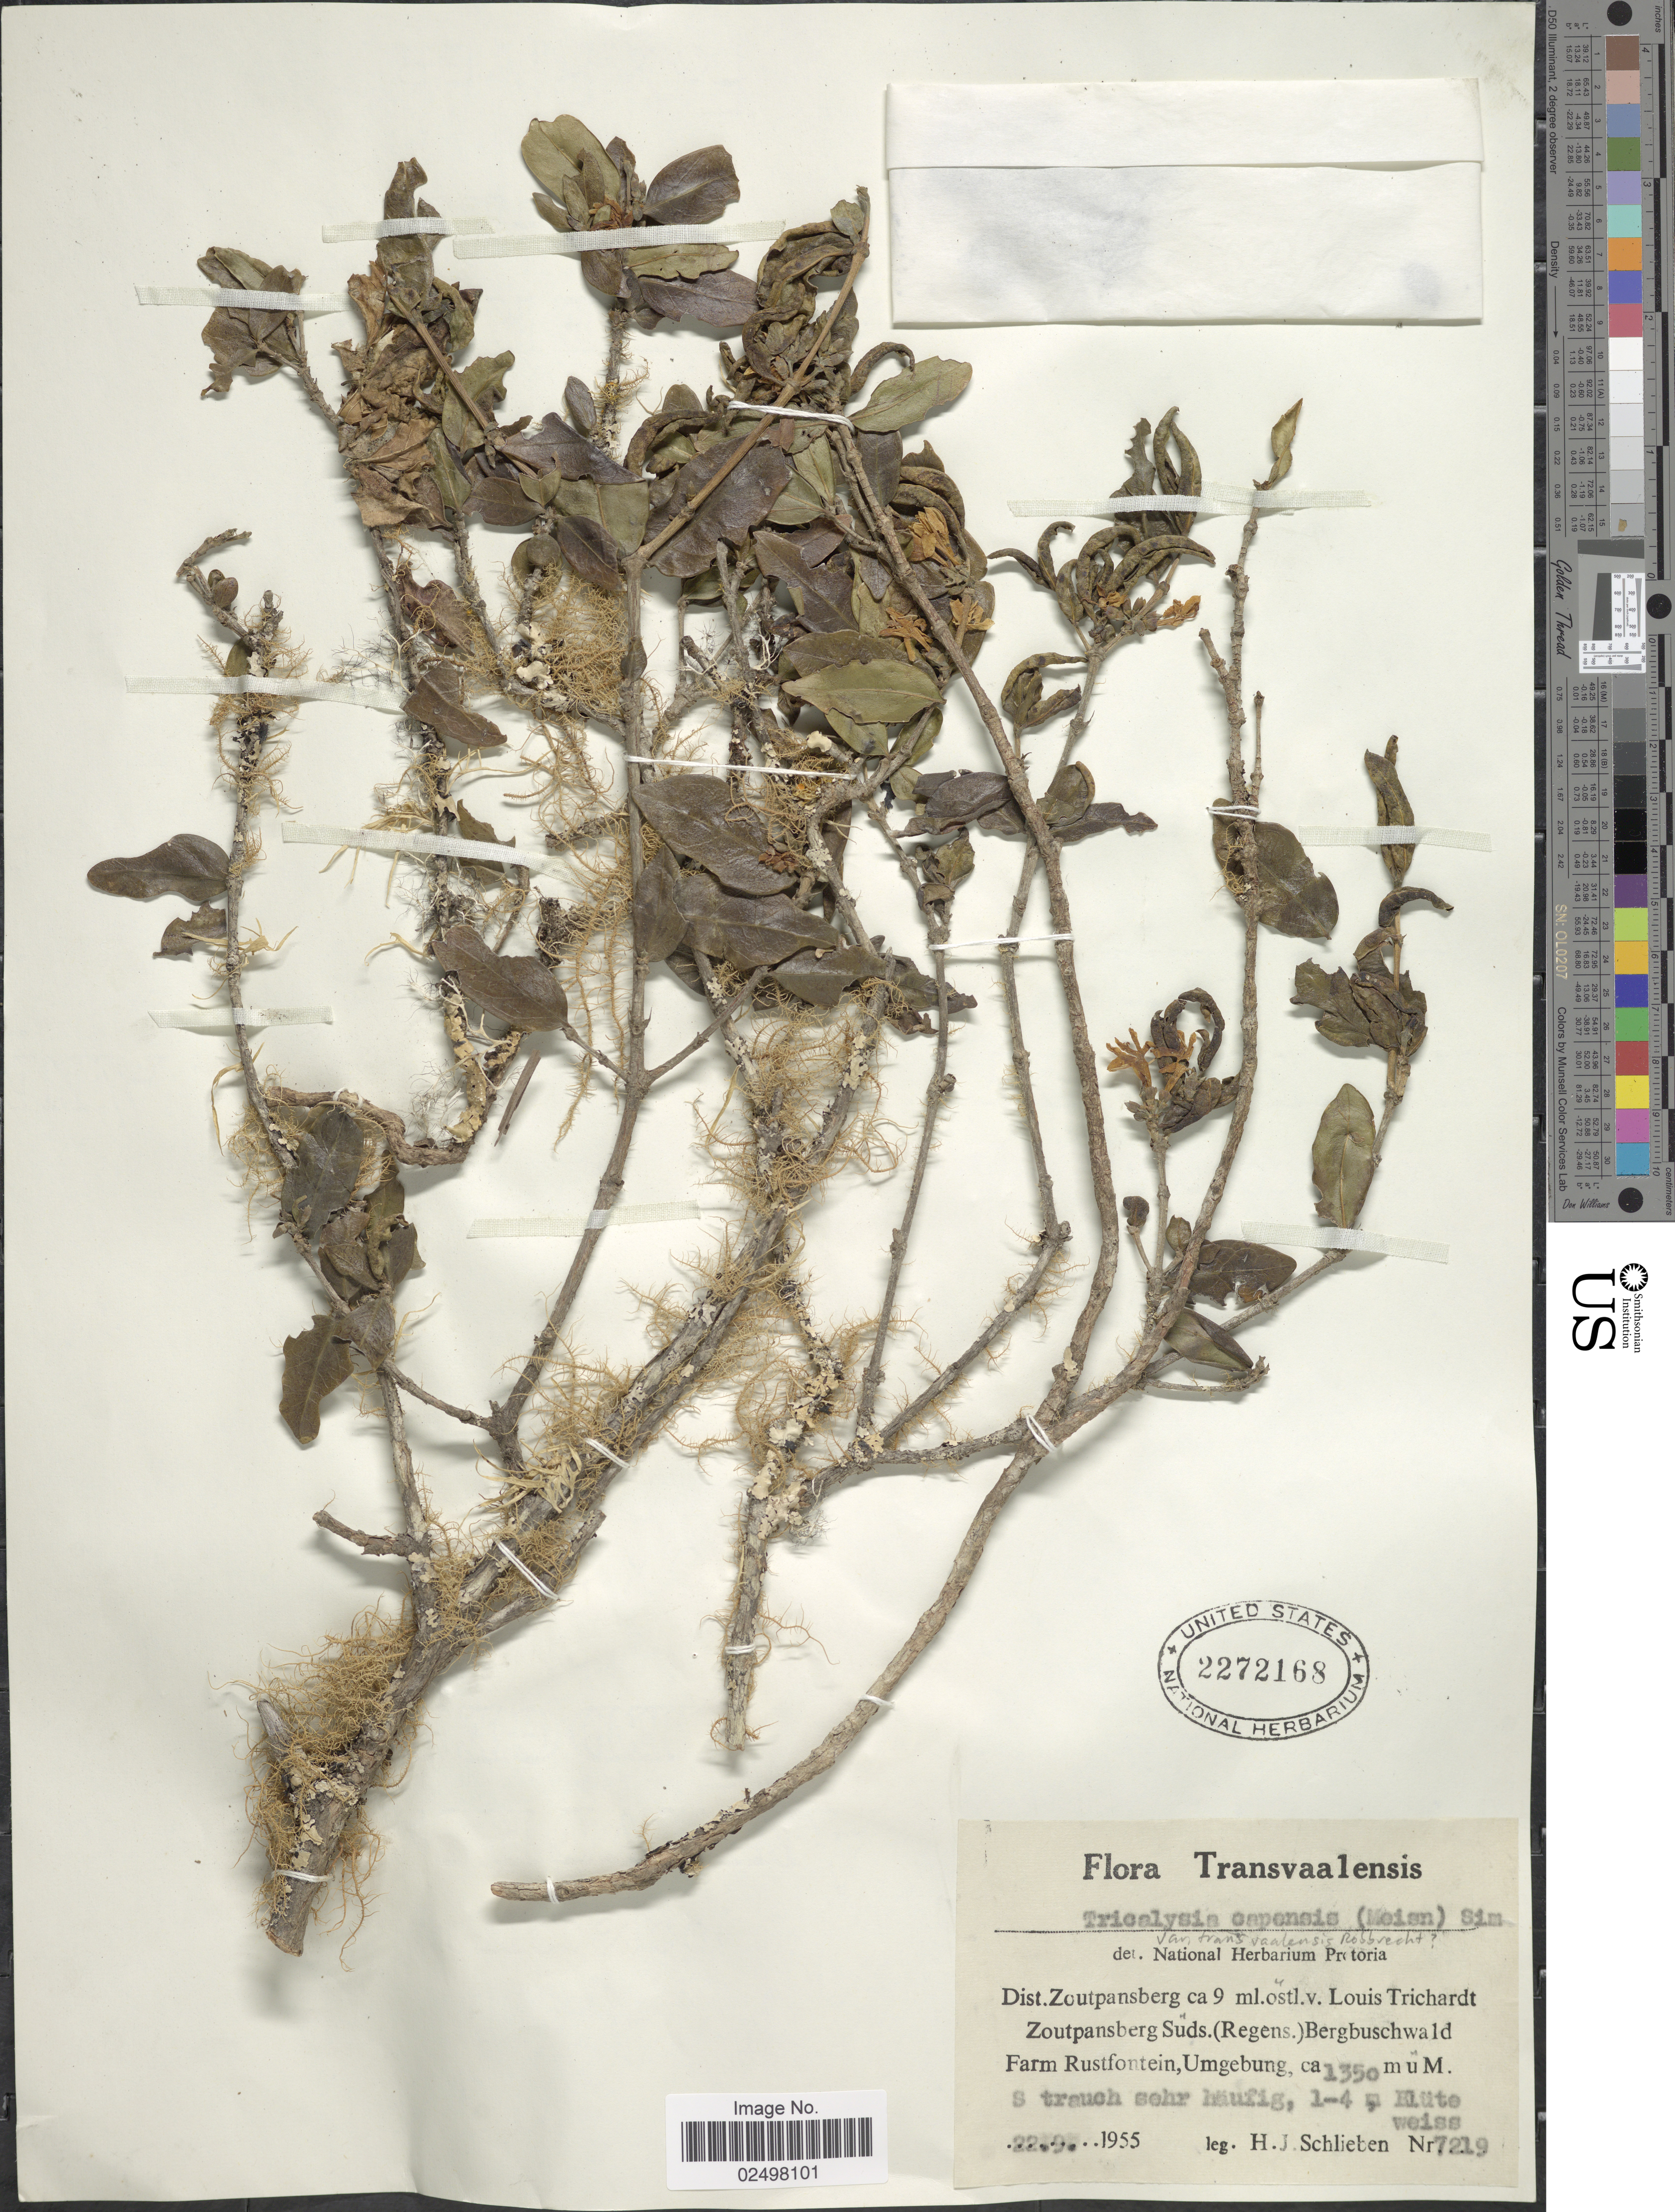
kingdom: Plantae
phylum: Tracheophyta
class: Magnoliopsida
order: Gentianales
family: Rubiaceae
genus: Tricalysia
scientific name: Tricalysia capensis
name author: (Meisn. ex Hochst.) Sim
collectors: H. J. Schlieben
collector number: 7219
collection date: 1955-09-22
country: South Africa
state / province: Limpopo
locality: Transvaalensis, Dist. Zoutpansberg ca 9 ml. ostl.v. Louis Trichardt Zoutpansberg Suds. (Regens).Bergbuschwald Farm Rustfontein, Umgebung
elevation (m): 1350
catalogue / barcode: US 2272168